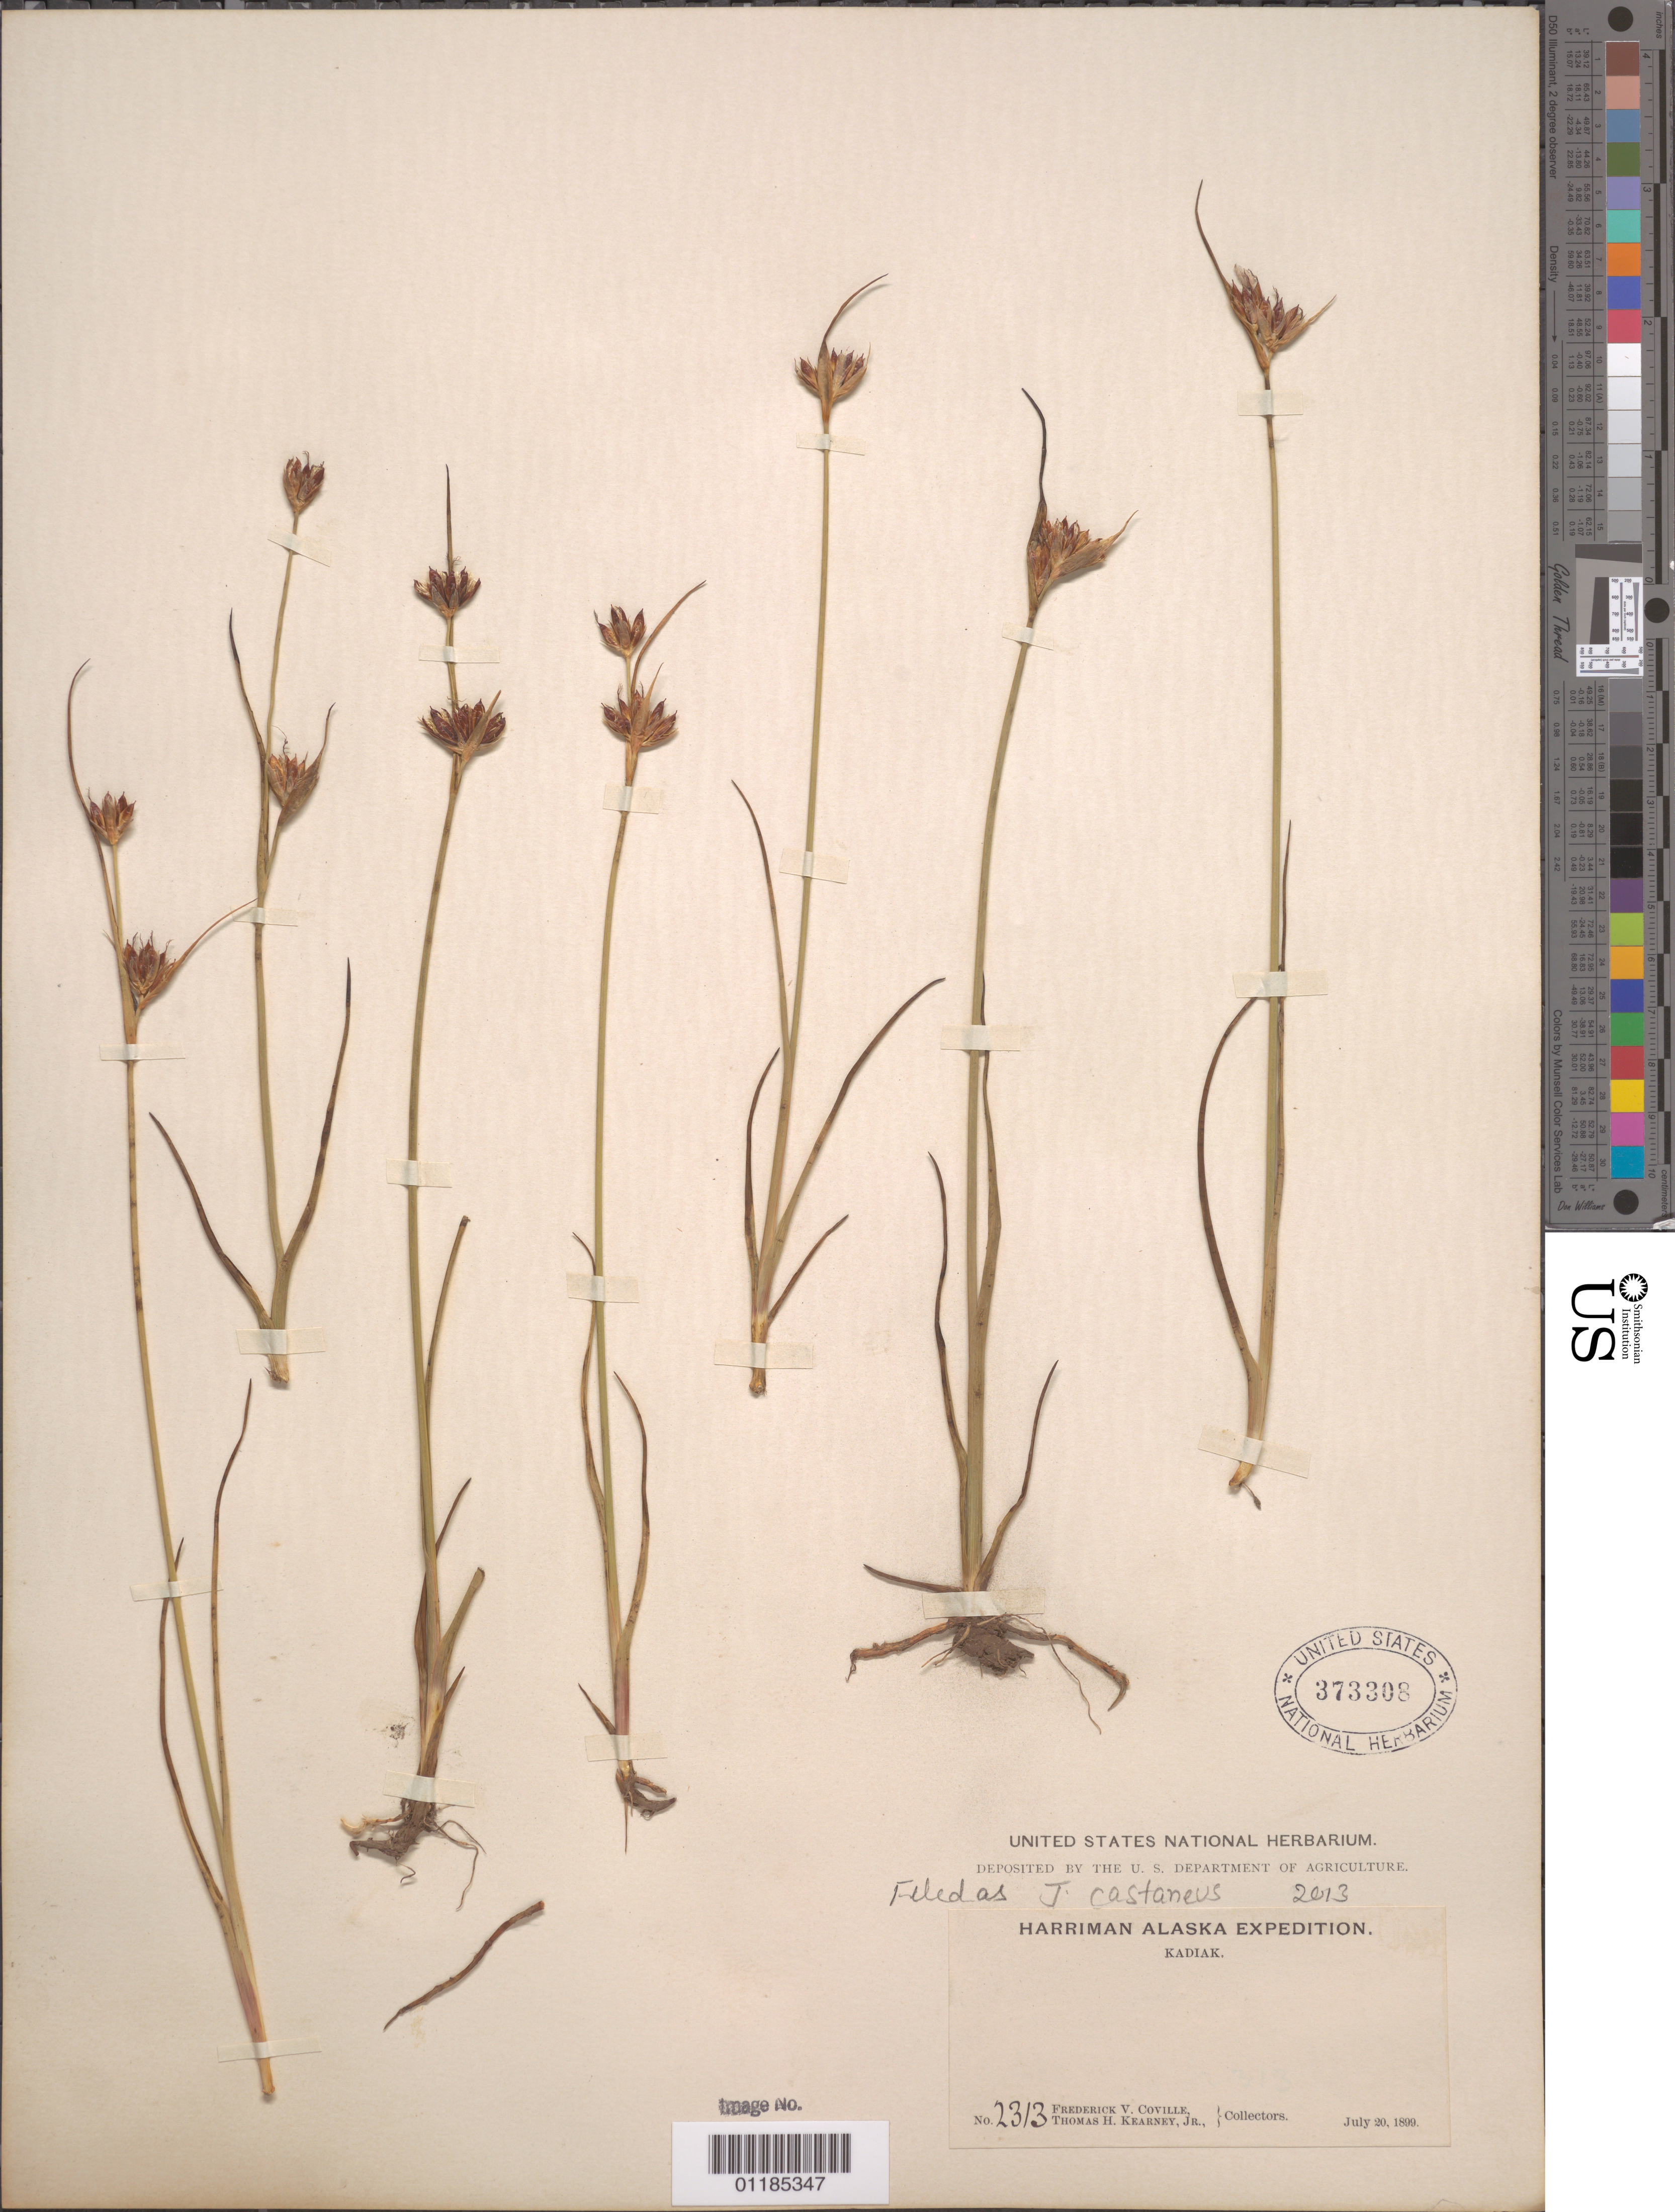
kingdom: Plantae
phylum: Tracheophyta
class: Liliopsida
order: Poales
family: Juncaceae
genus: Juncus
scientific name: Juncus castaneus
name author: Sm.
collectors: F. V. Coville & T. H. Kearney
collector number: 2313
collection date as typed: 20 Jul 1899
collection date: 1899-07-20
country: United States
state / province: Alaska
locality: Kodiak (as Kadiak)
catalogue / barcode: US 373308